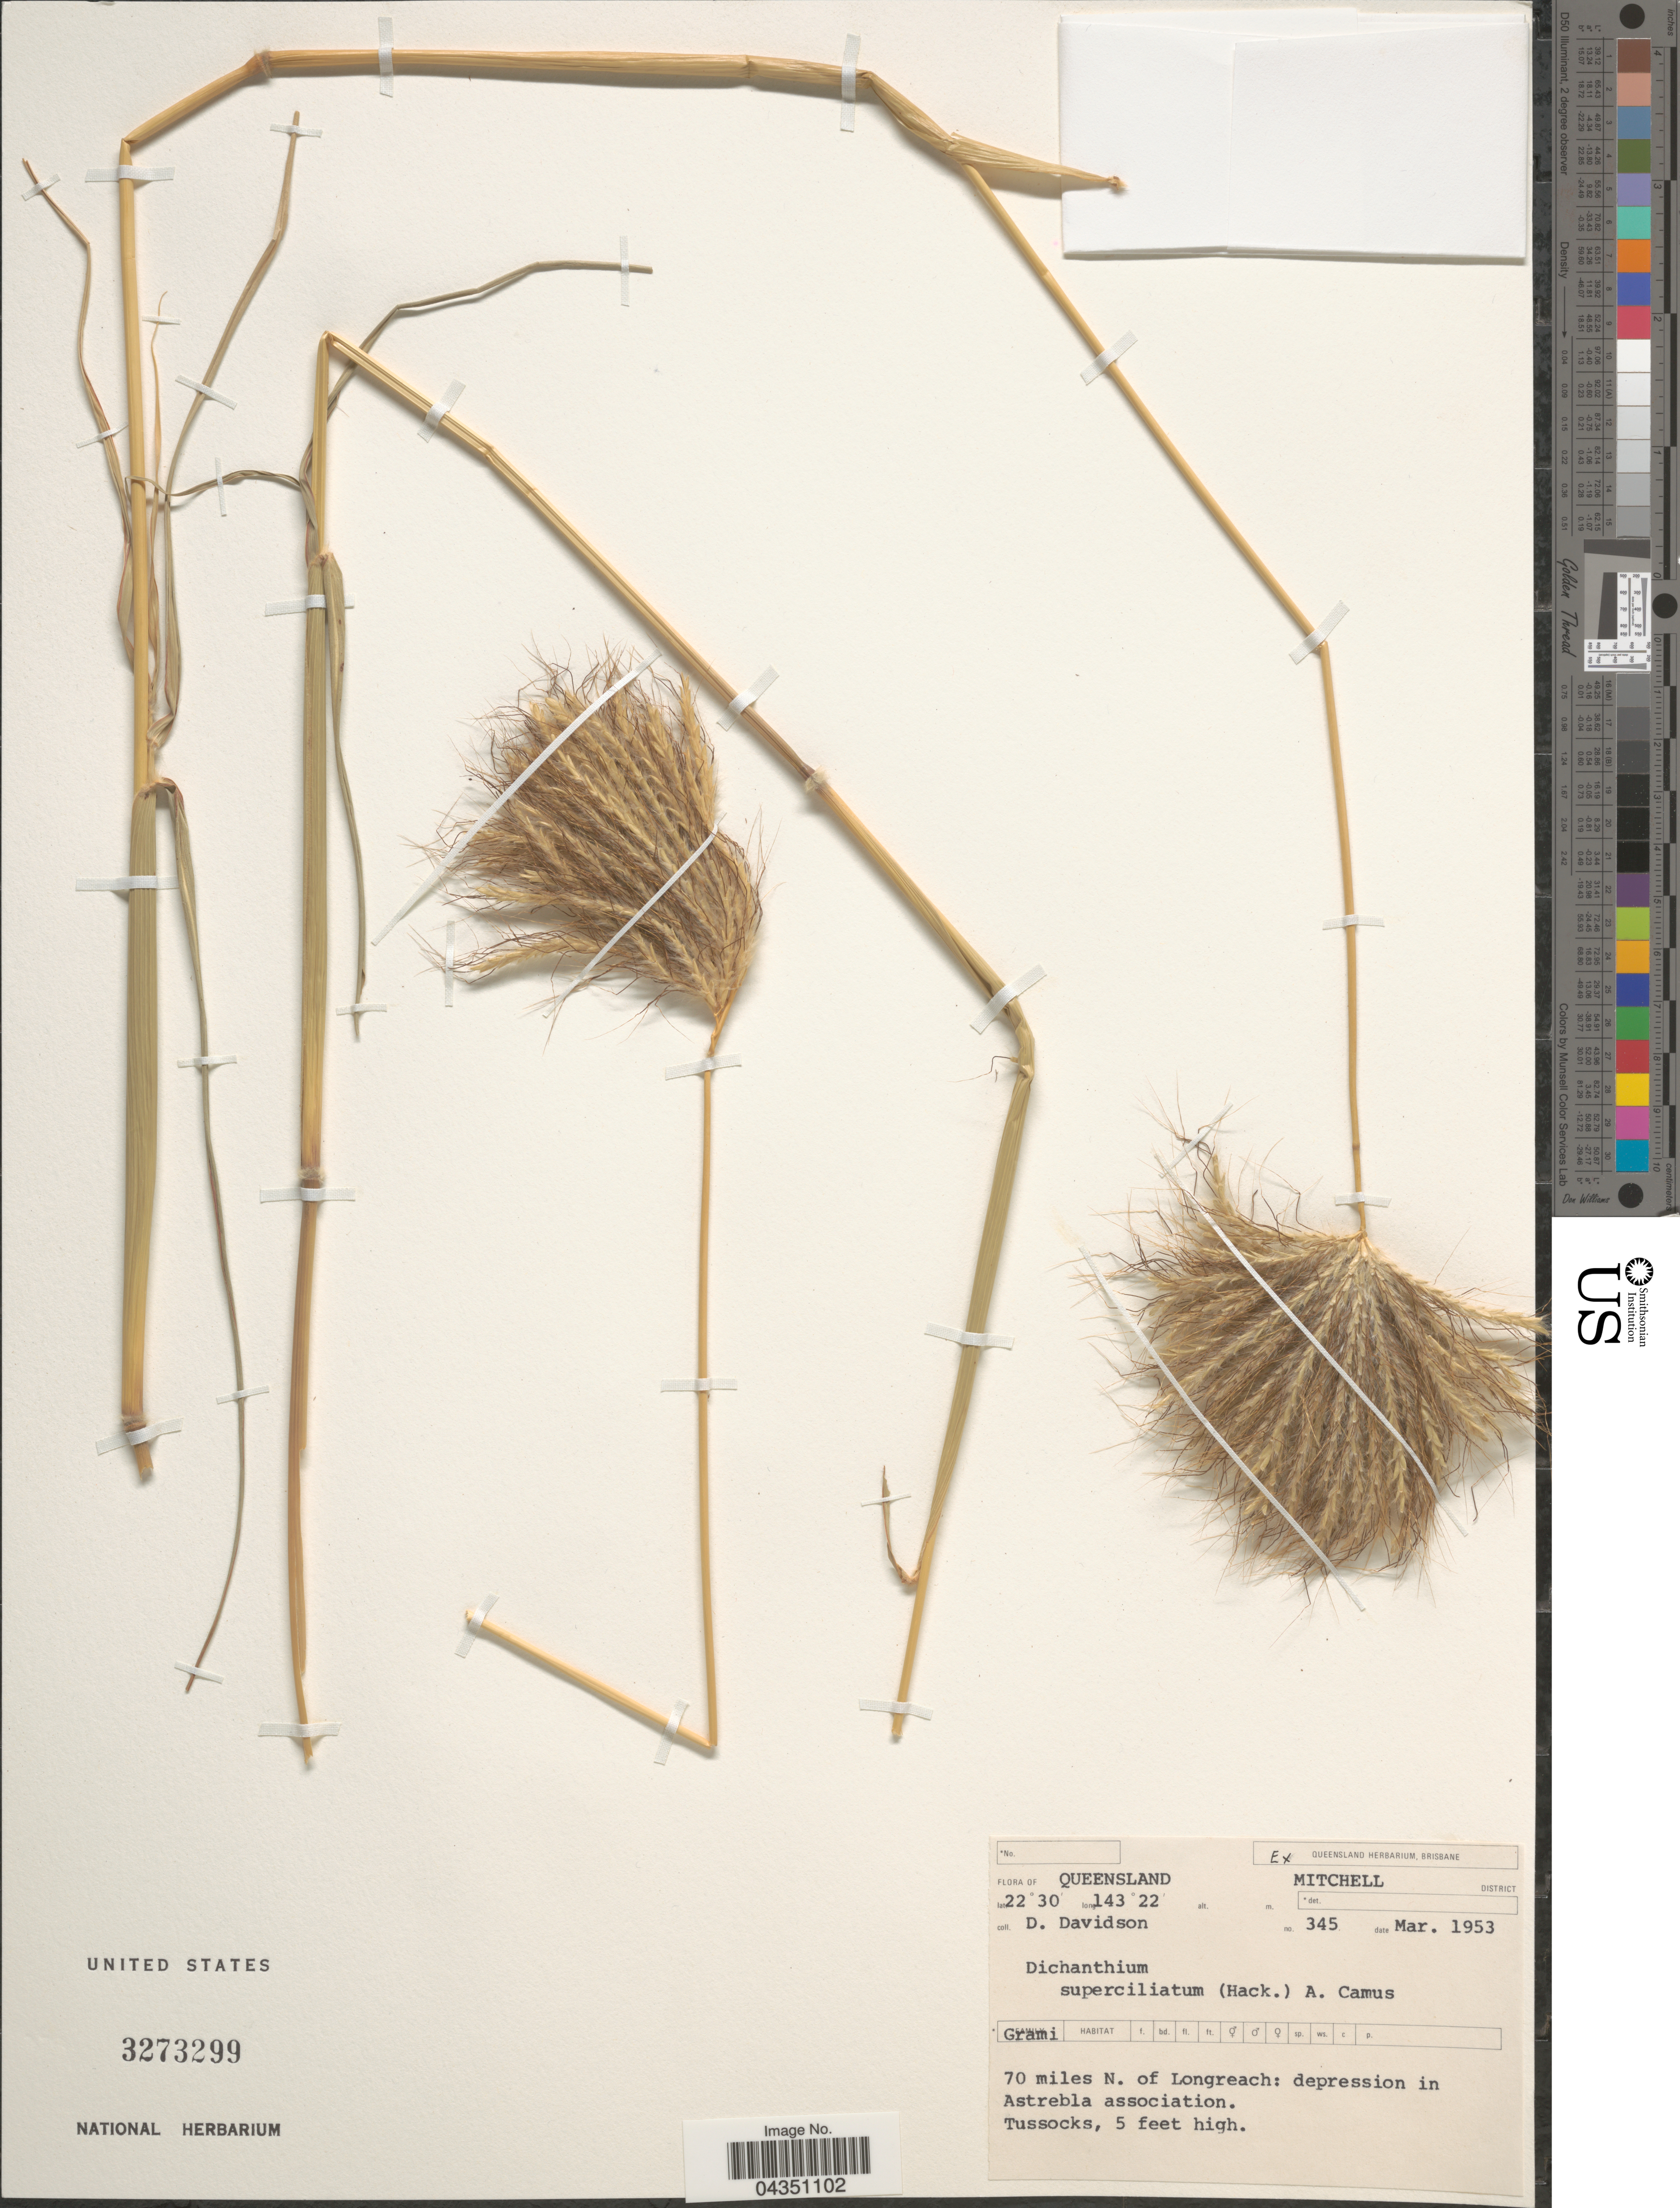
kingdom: Plantae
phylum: Tracheophyta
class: Liliopsida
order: Poales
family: Poaceae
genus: Dichanthium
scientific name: Dichanthium sericeum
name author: (R. Br.) A. Camus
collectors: D. Davidson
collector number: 345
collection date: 1953-03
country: Australia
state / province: Queensland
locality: Mitchell District. 70 miles N. of Longreach.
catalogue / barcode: US 3273299